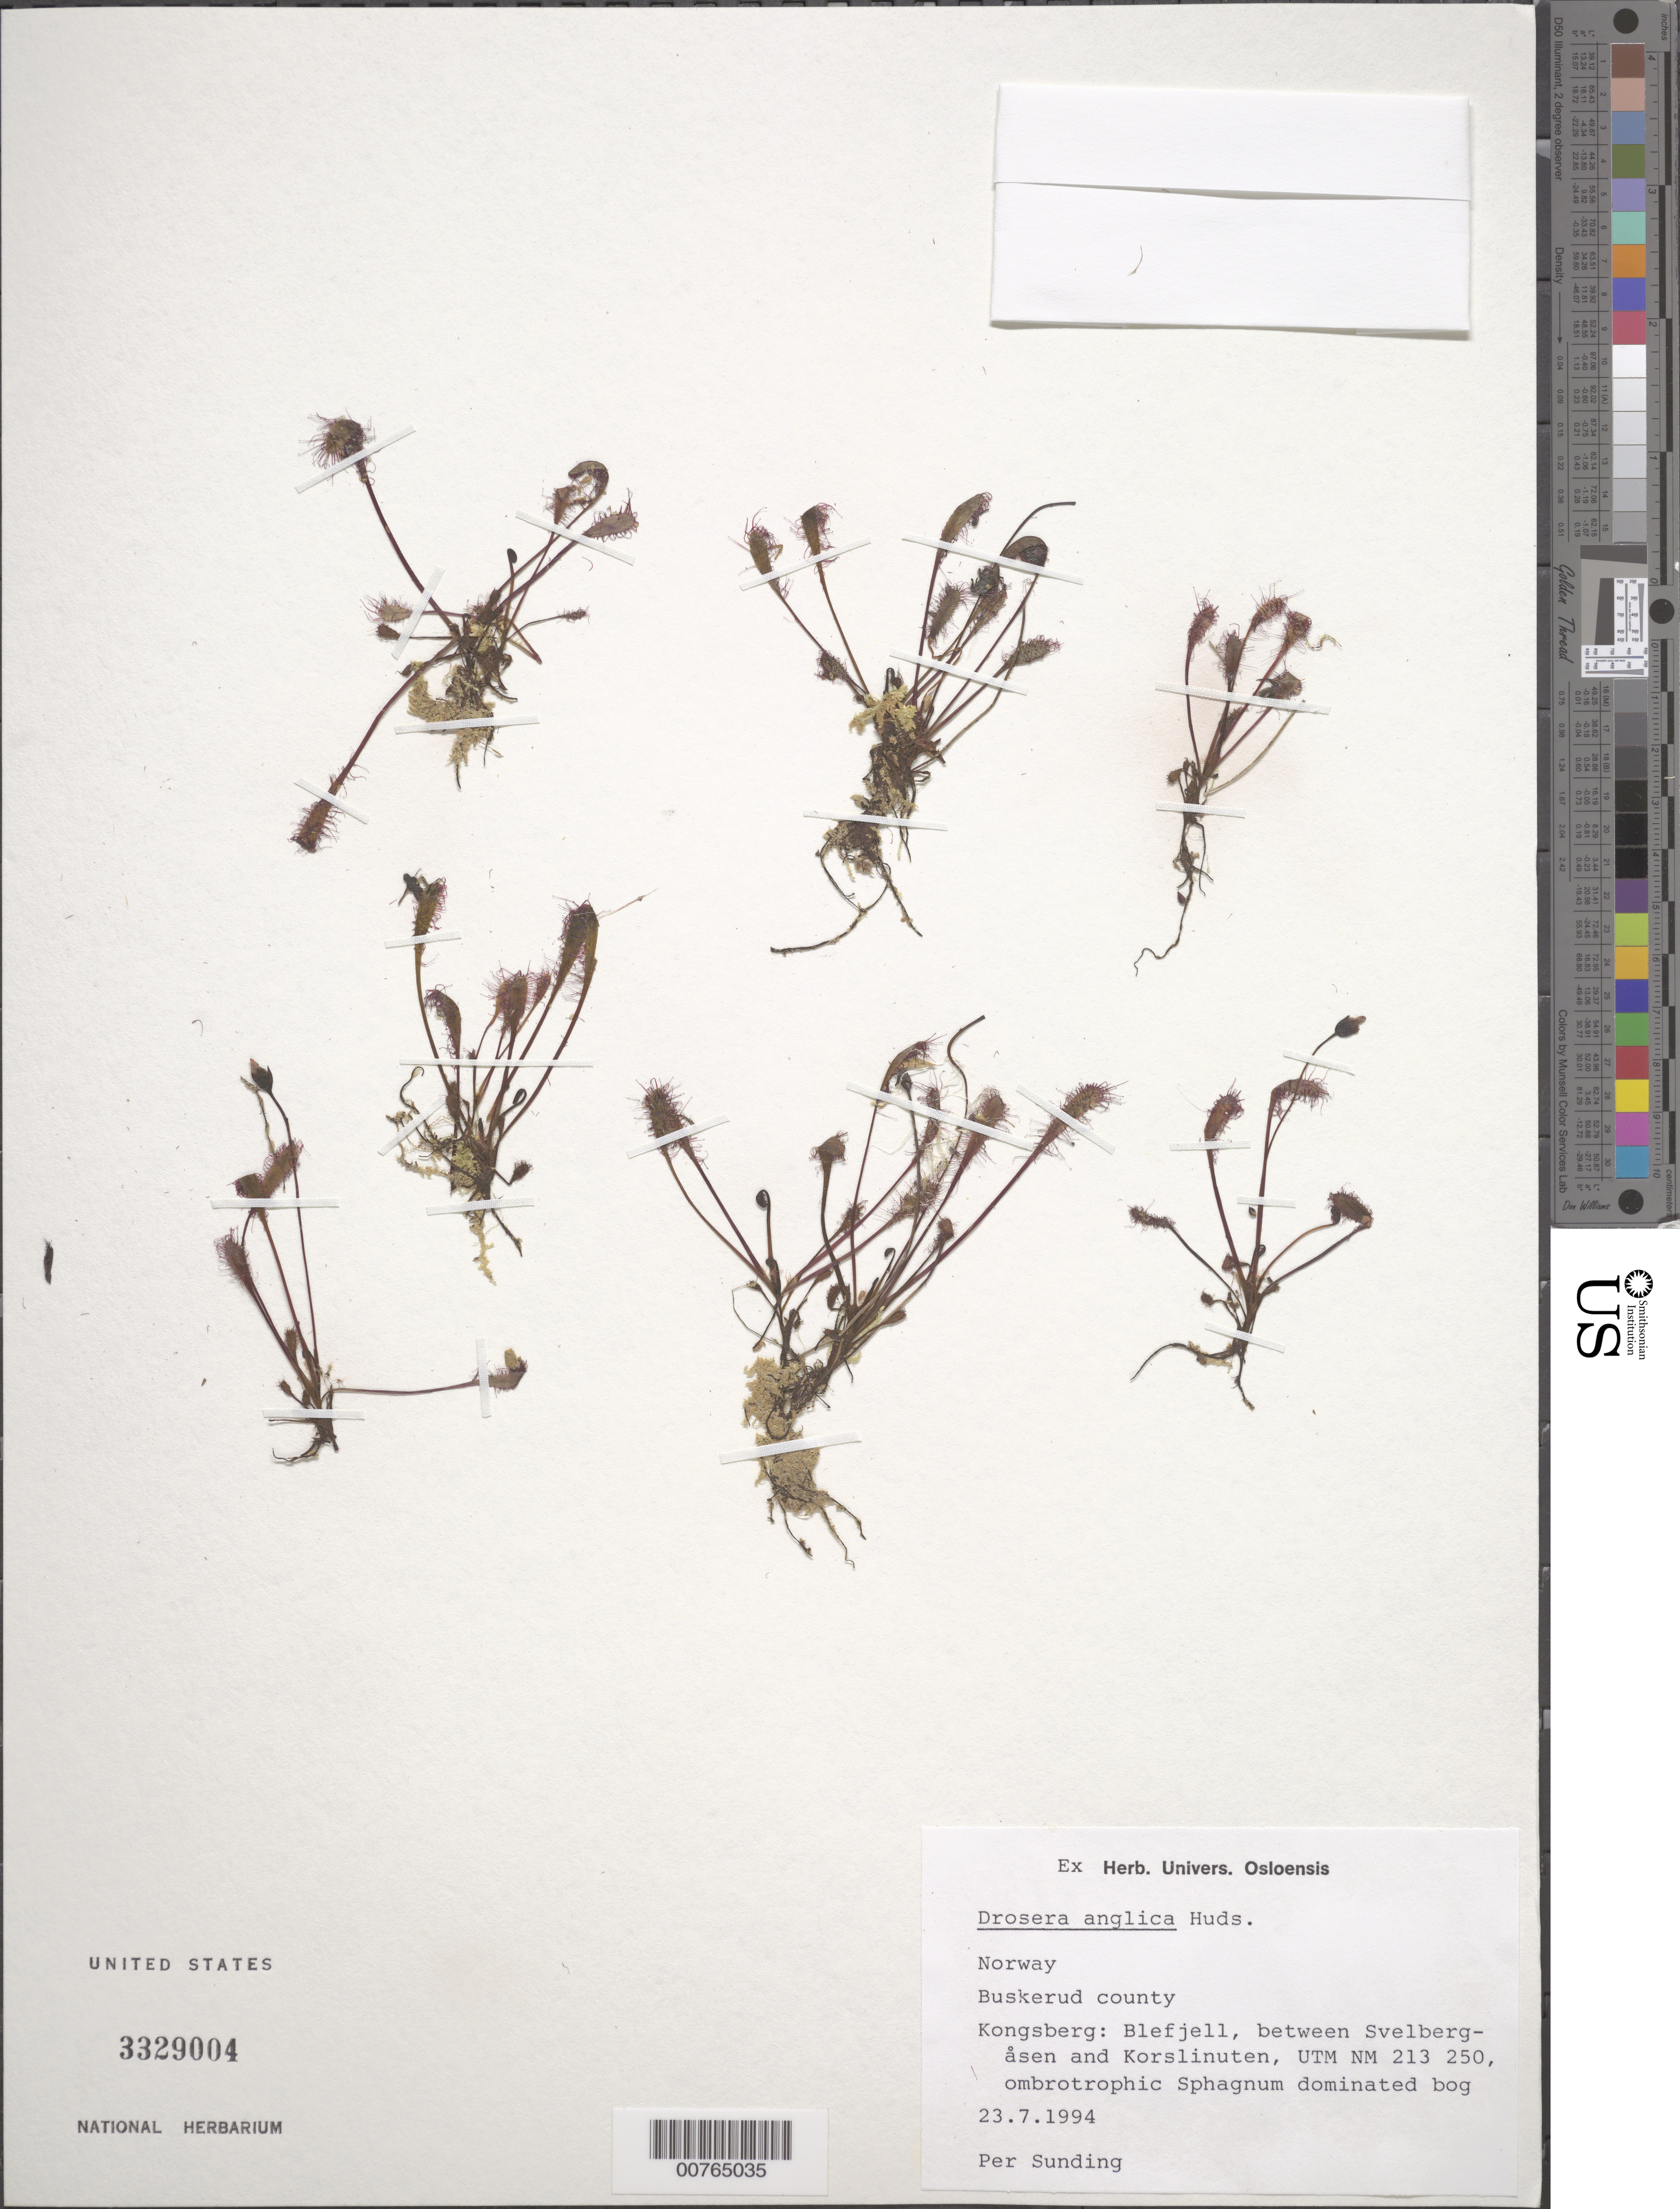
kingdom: Plantae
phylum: Tracheophyta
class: Magnoliopsida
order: Caryophyllales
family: Droseraceae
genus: Drosera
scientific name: Drosera anglica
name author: Huds.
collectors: P. O. Sunding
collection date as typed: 23 Jul 1994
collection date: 1994-07-23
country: Norway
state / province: Buskerud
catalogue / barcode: US 3329004